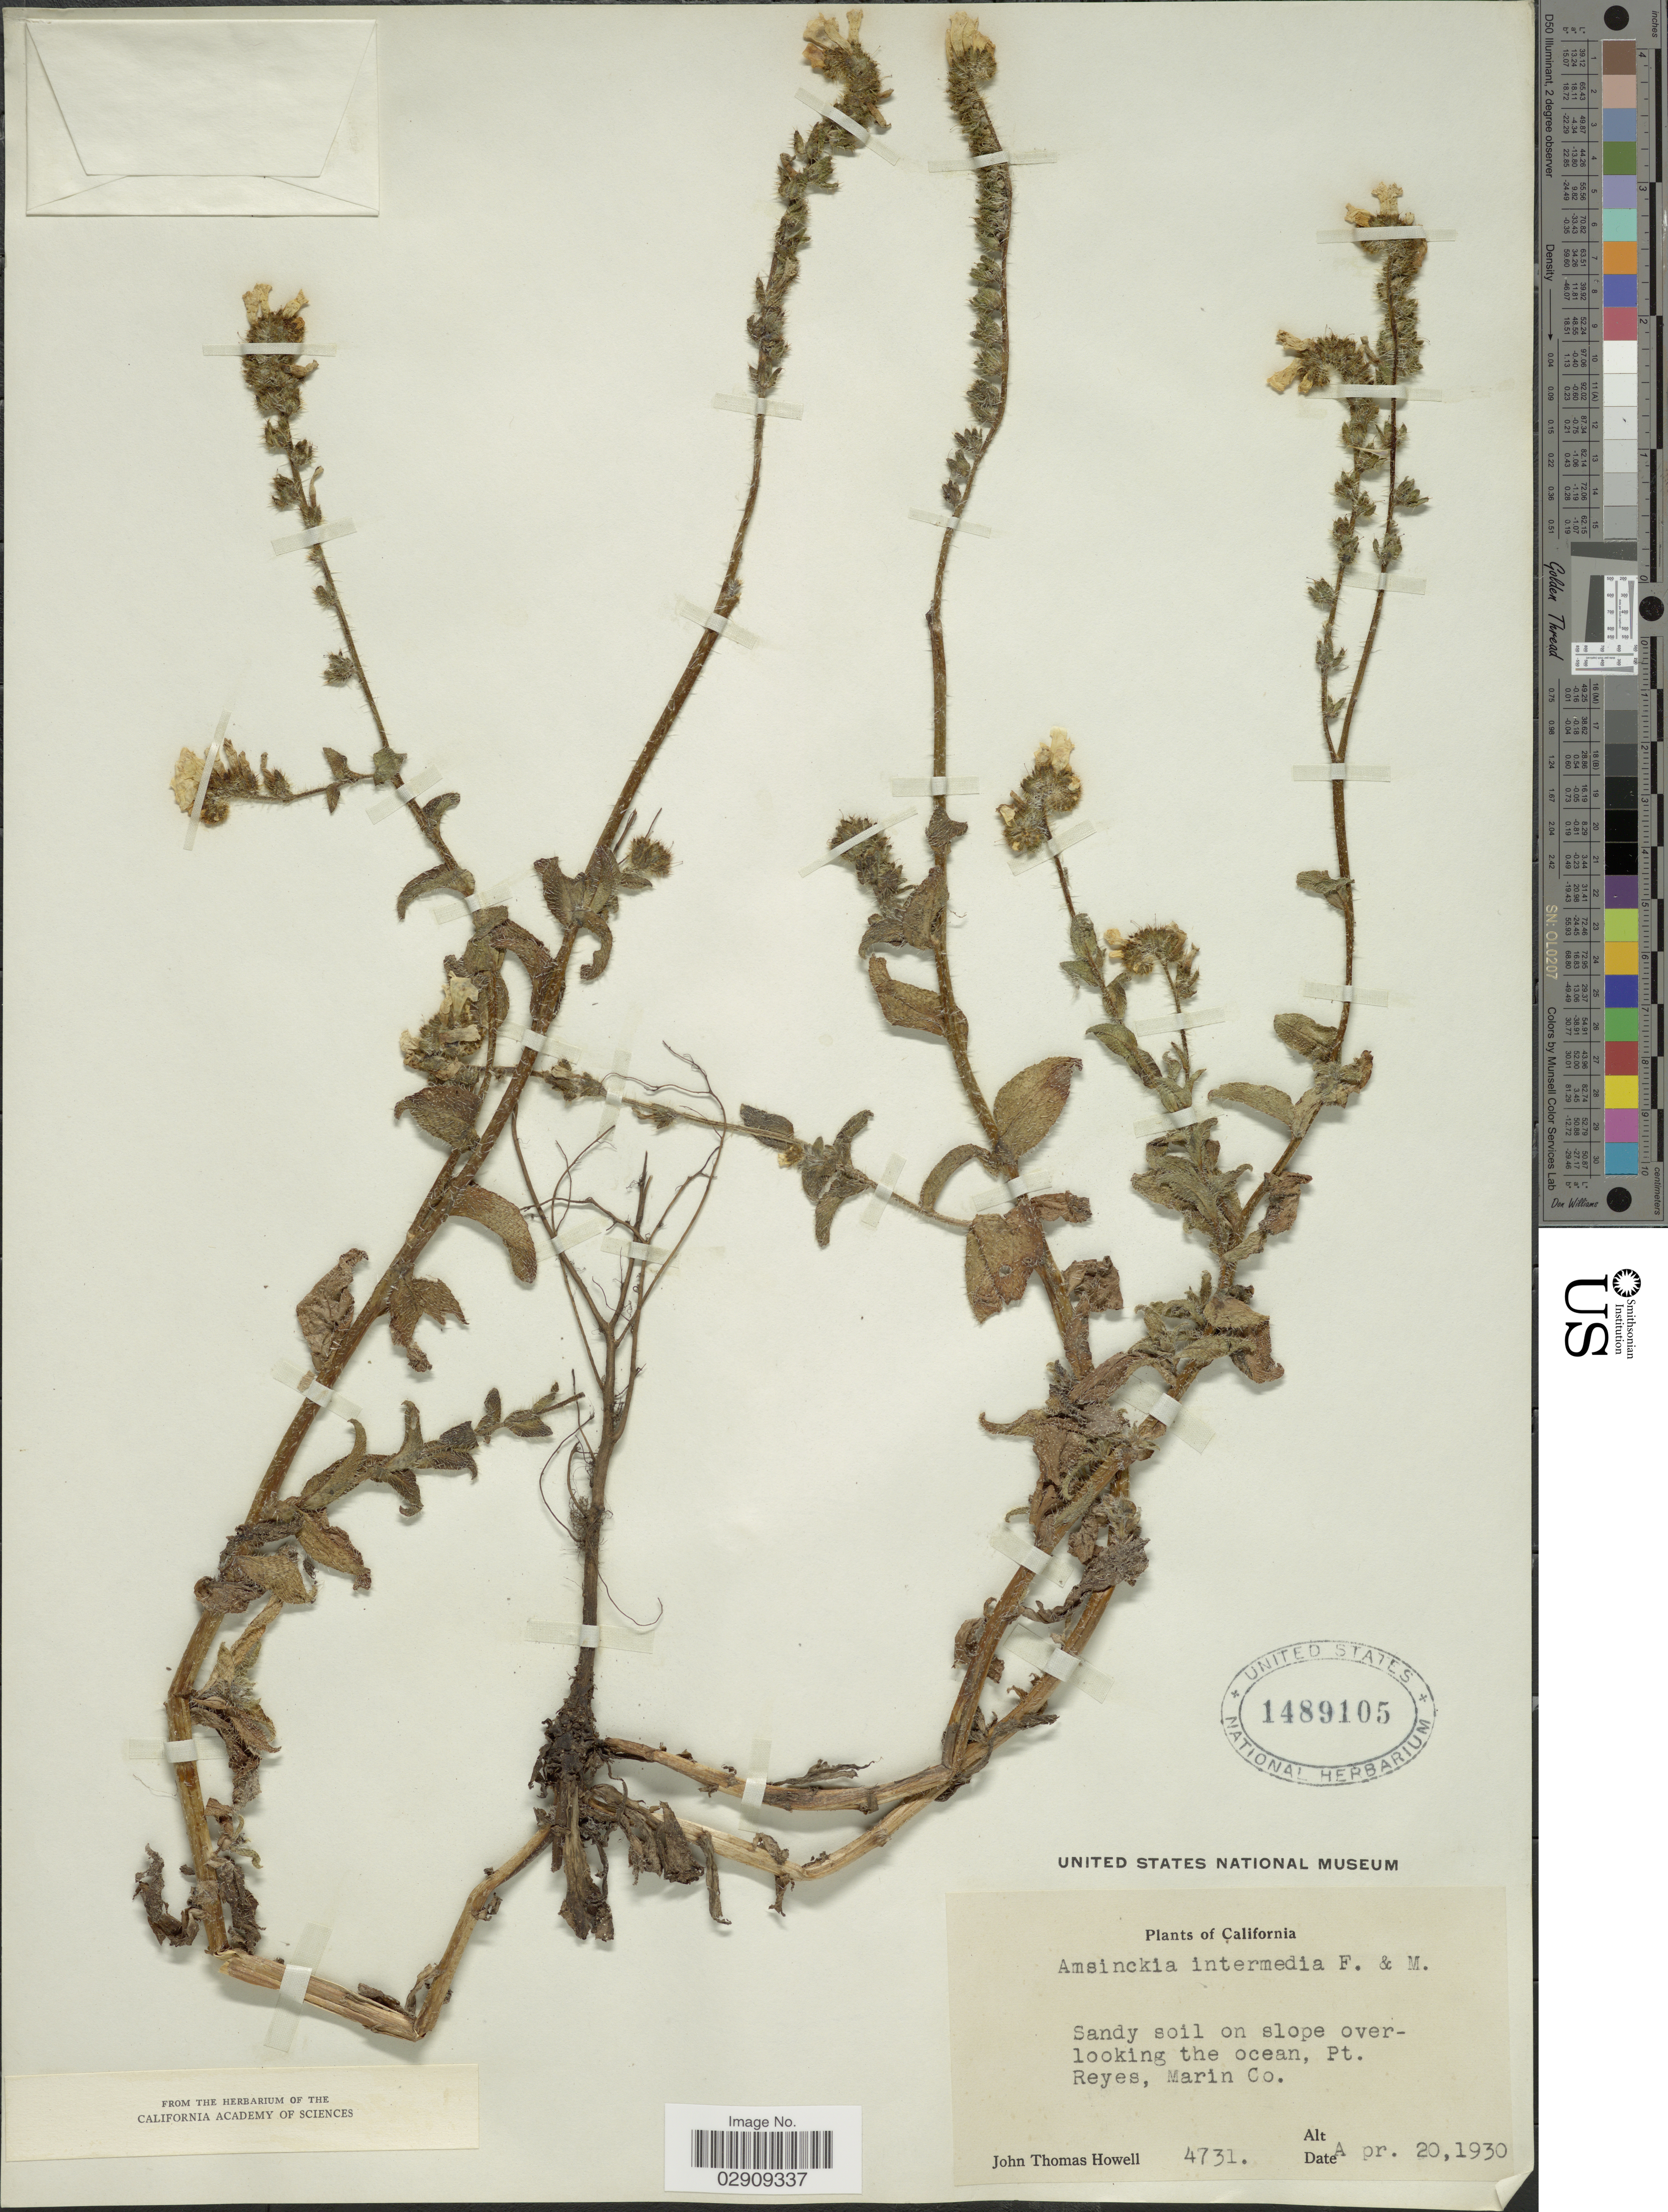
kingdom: Plantae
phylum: Tracheophyta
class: Magnoliopsida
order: Boraginales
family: Boraginaceae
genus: Amsinckia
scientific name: Amsinckia menziesii var. intermedia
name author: (Fisch. & C.A. Mey.) Ganders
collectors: J. T. Howell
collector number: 4731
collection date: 1930-04-20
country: United States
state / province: California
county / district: Marin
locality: Pt. Reyes, Marin Co.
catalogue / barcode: US 1489105